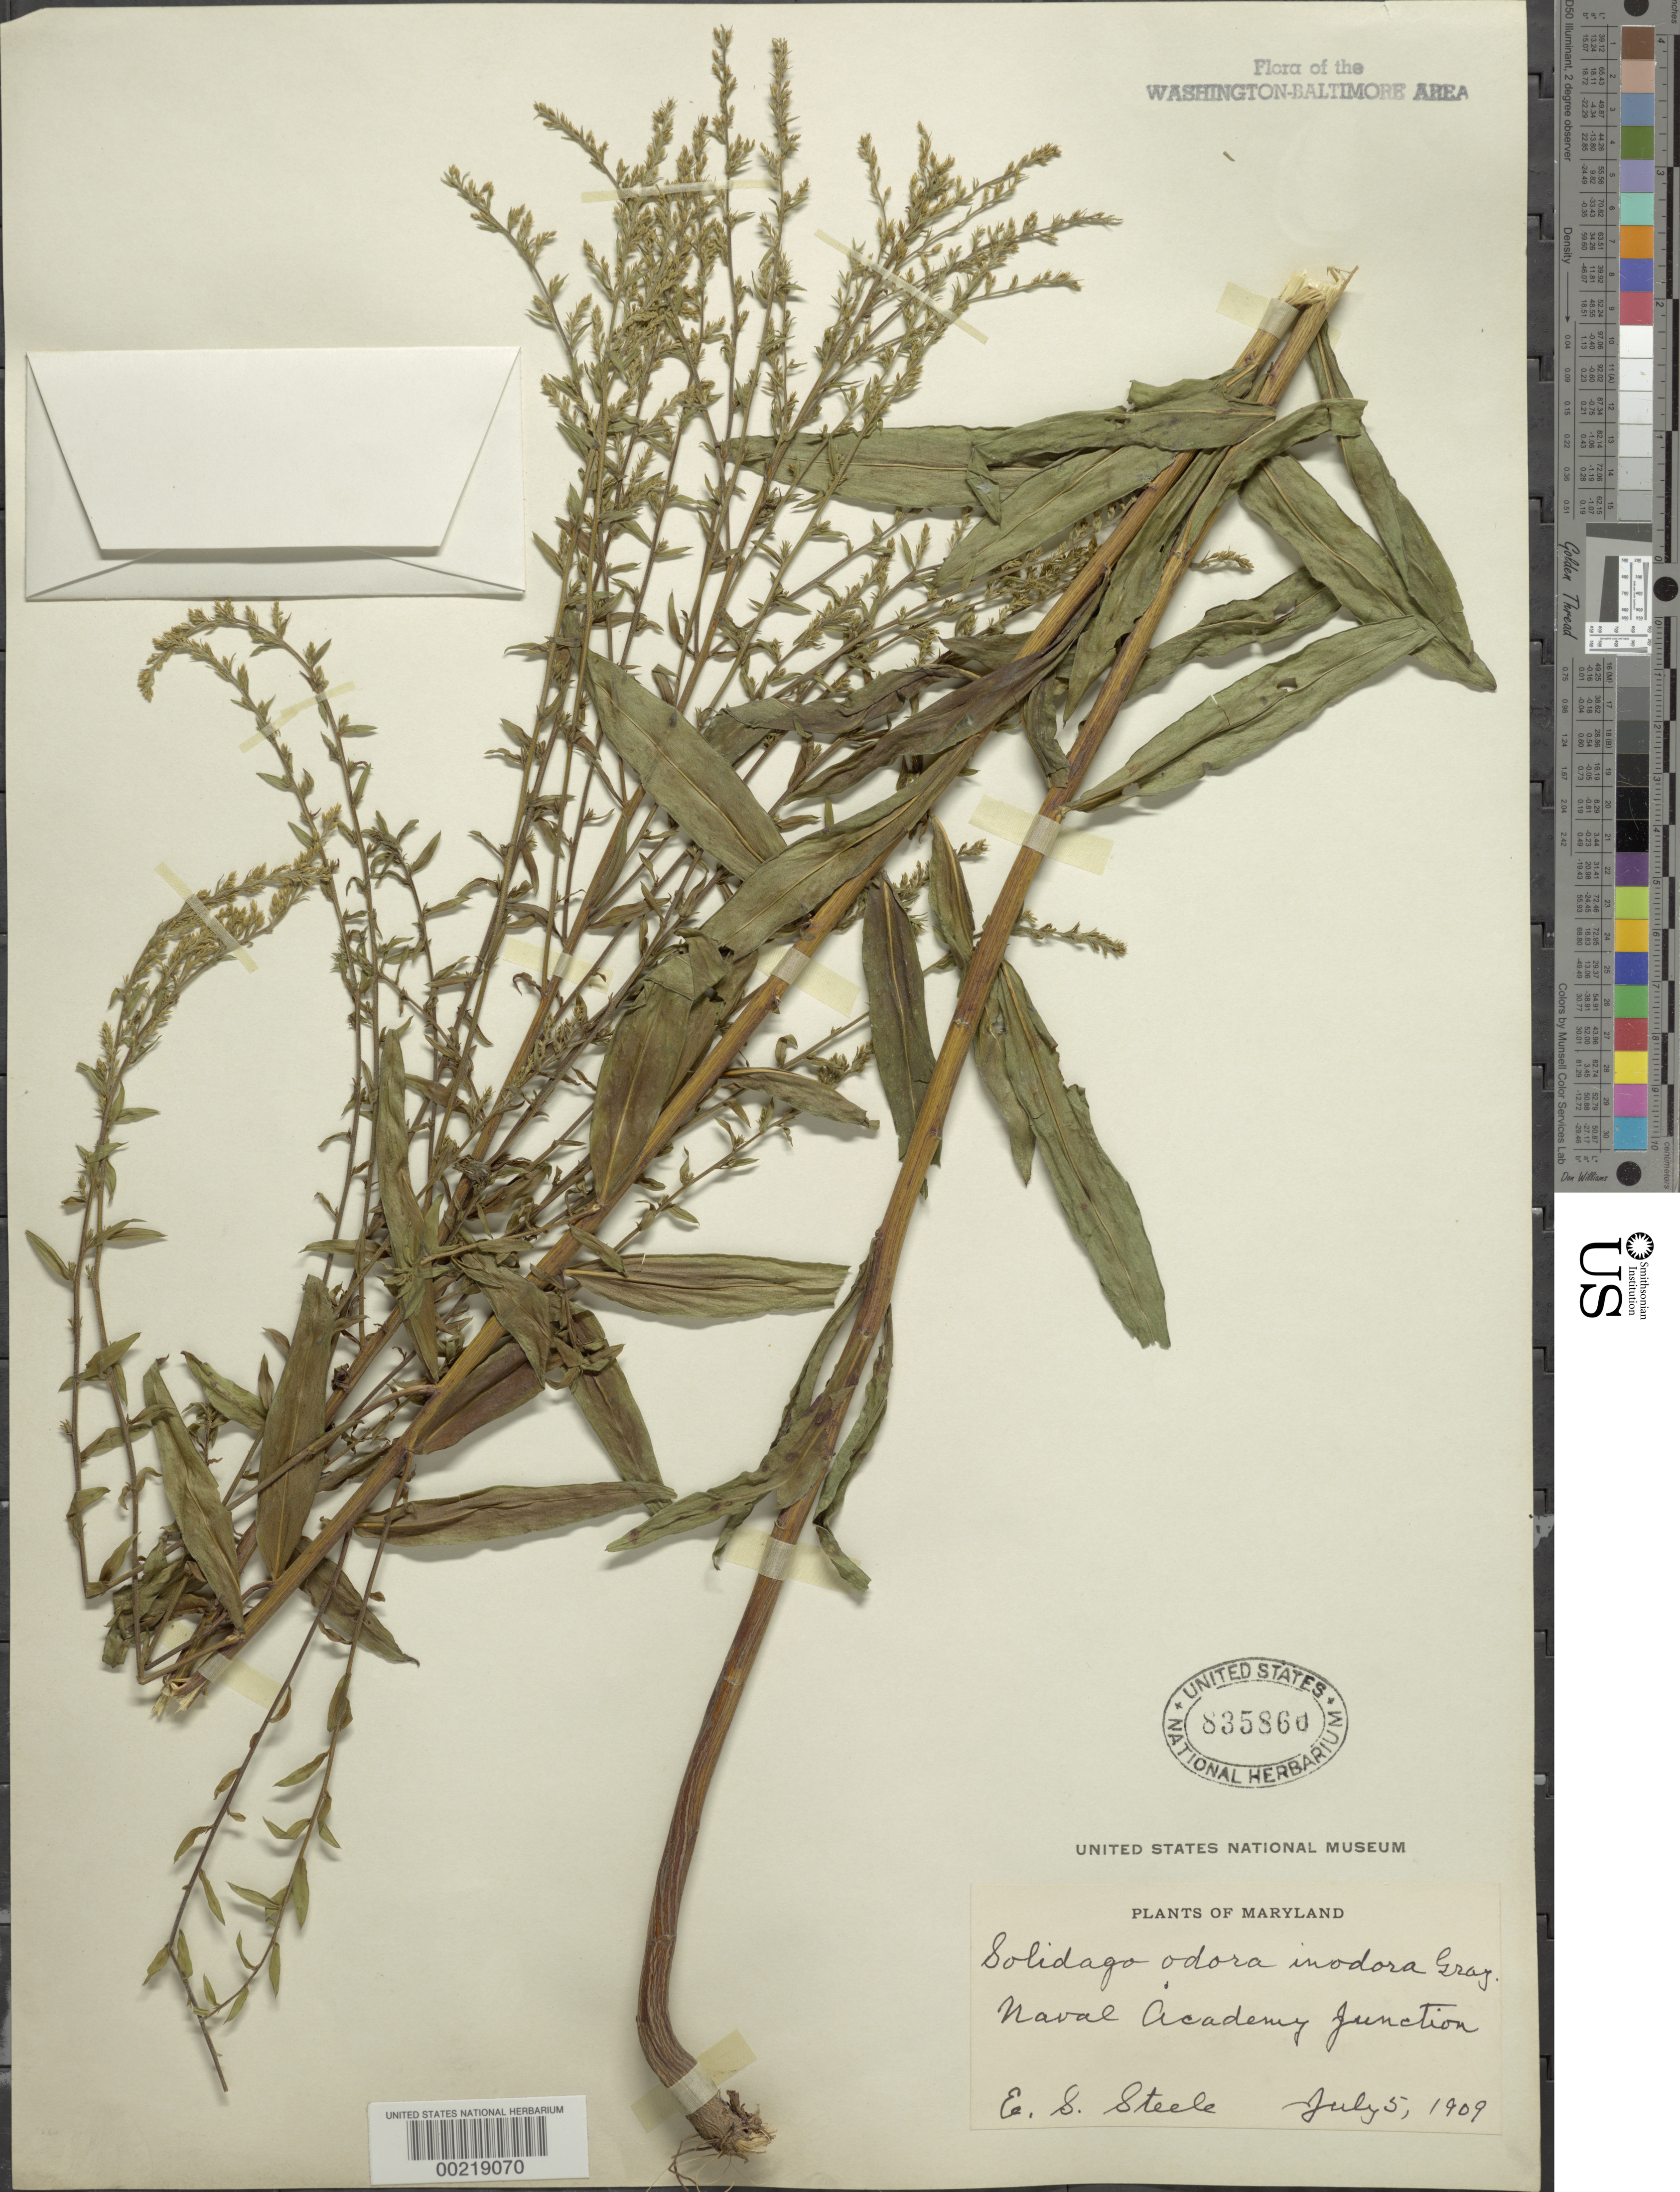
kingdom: Plantae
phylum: Tracheophyta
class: Magnoliopsida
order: Asterales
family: Asteraceae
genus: Solidago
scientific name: Solidago odora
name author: Aiton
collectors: E. Steele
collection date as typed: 05 Jul 1909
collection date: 1909-07-05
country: United States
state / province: Maryland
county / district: Anne Arundel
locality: Naval Academy junction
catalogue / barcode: US 835860